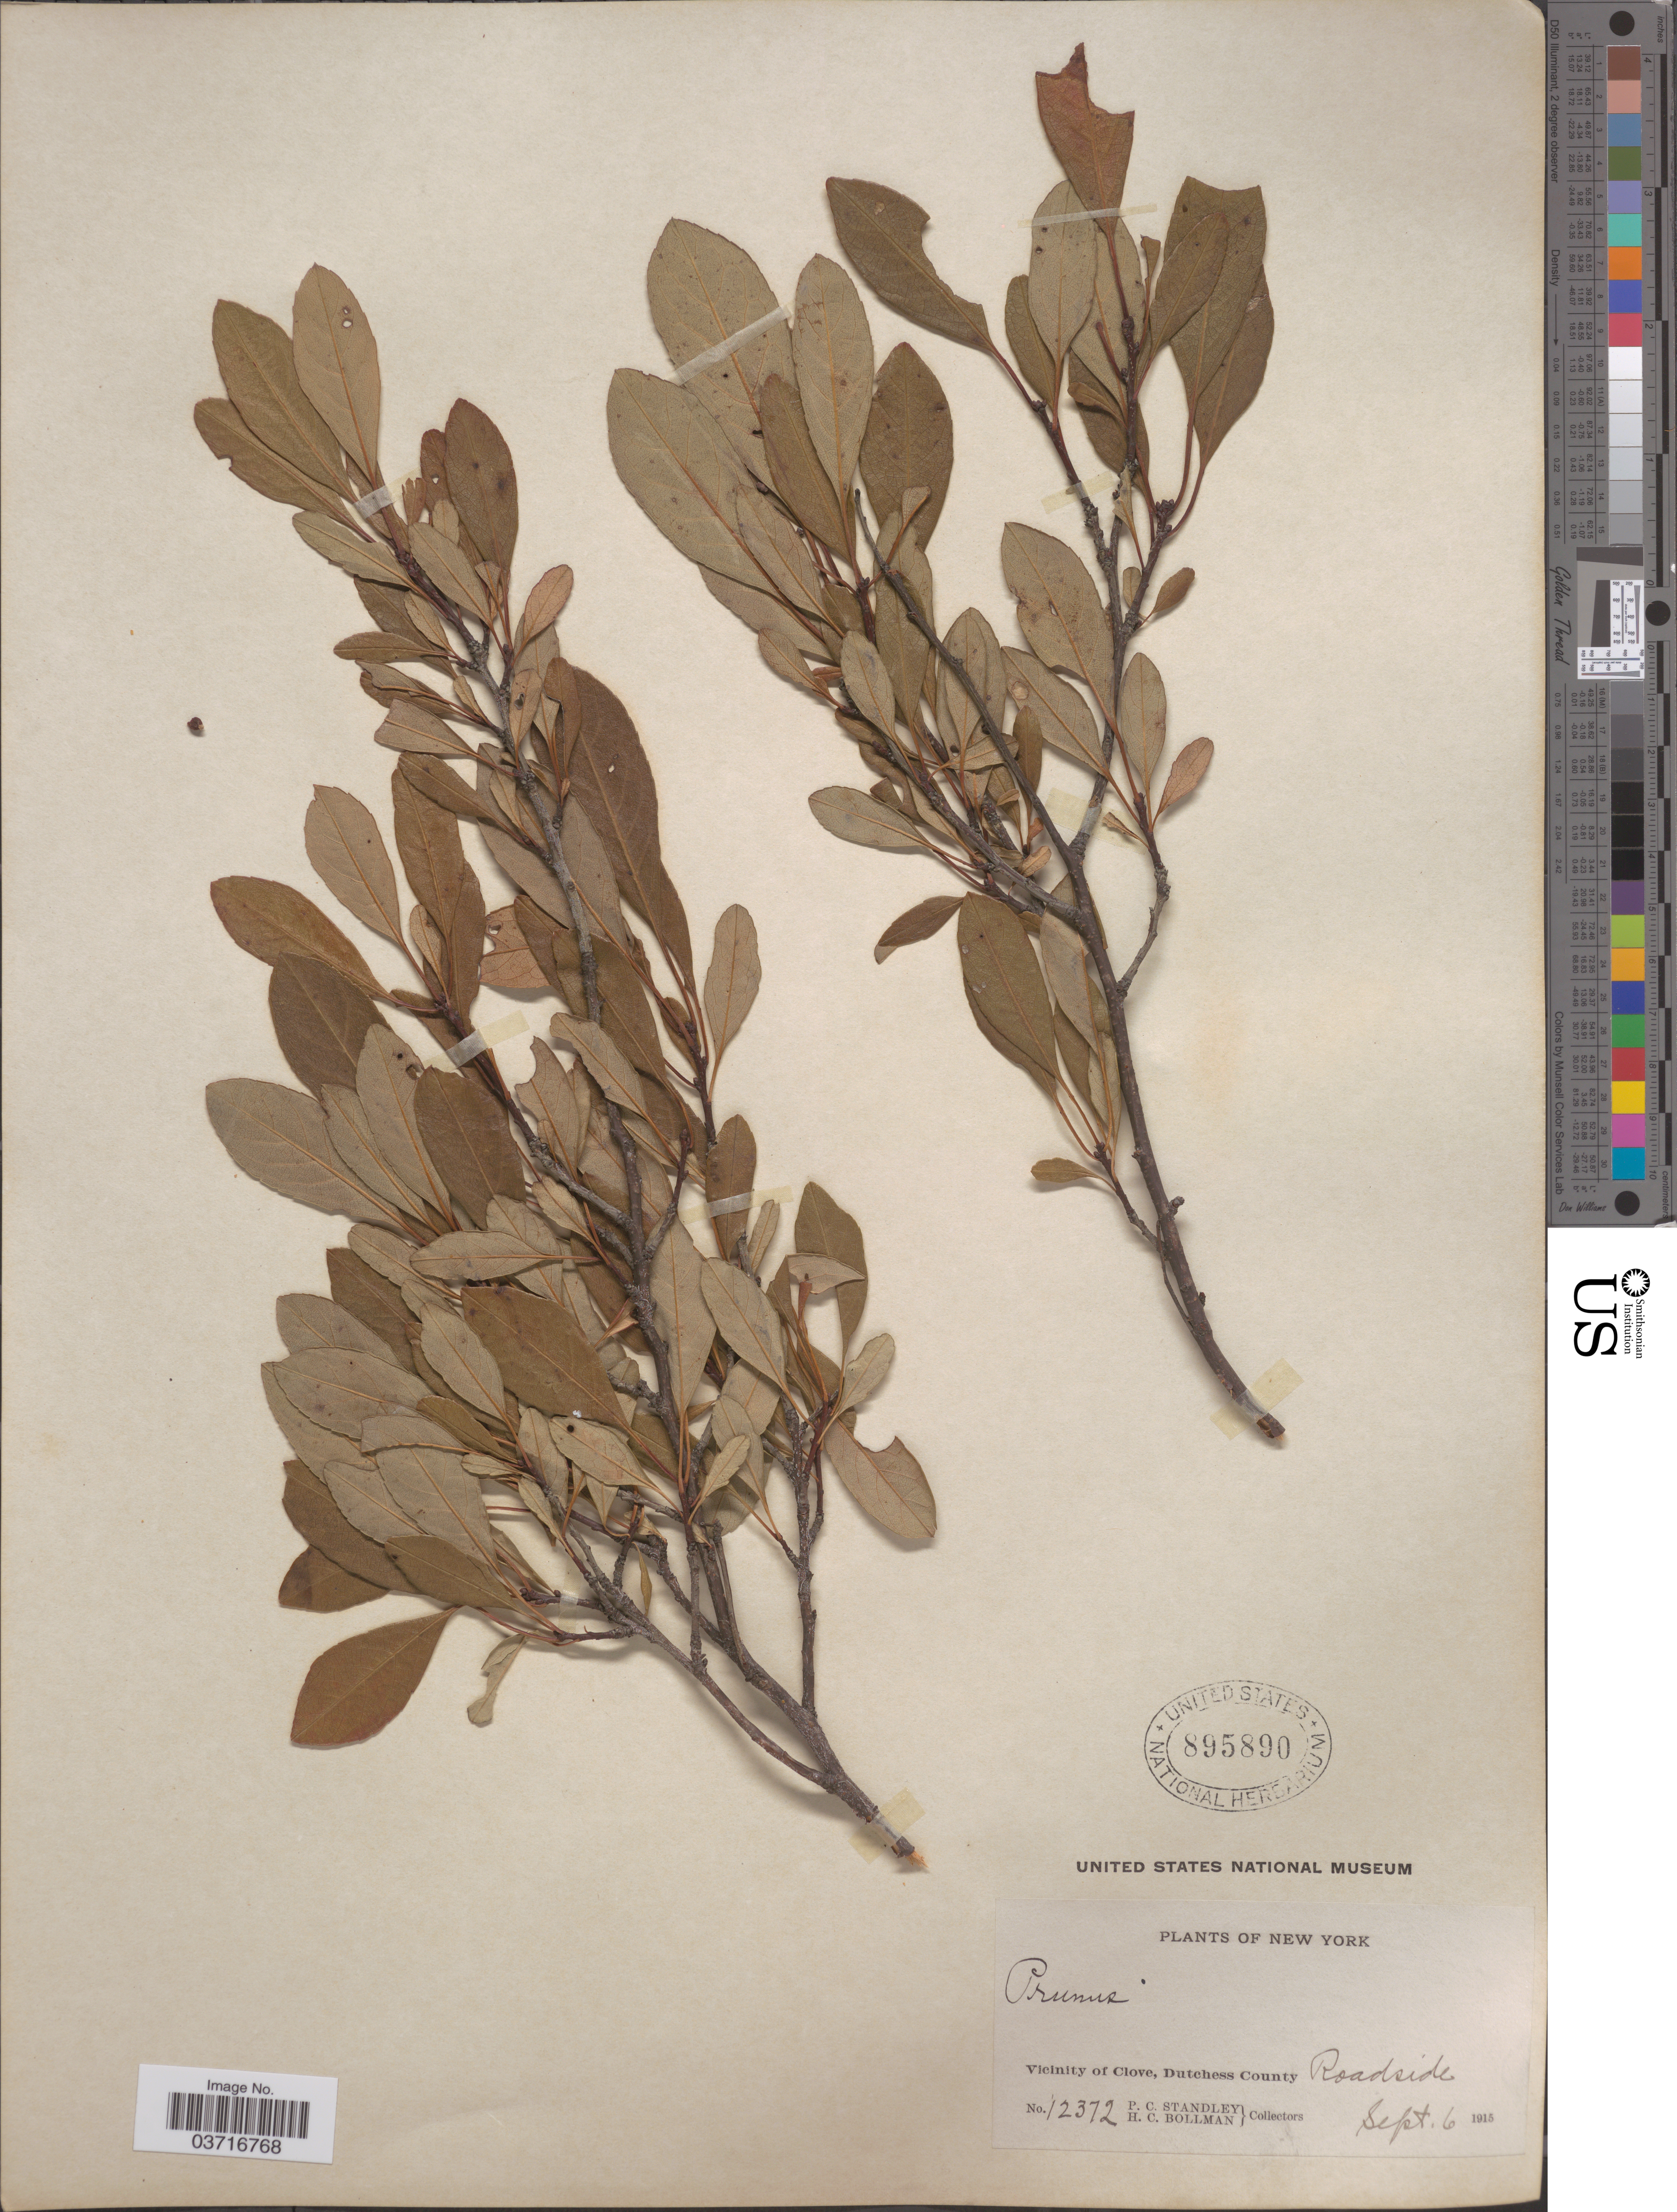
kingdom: Plantae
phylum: Tracheophyta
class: Magnoliopsida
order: Rosales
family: Rosaceae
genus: Prunus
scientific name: Prunus sp.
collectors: P. C. Standley & H. C. Bollman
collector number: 12372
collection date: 1915-09-06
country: United States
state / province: New York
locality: Vicinity of Clove, Dutchess County Roadside.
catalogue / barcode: US 895890